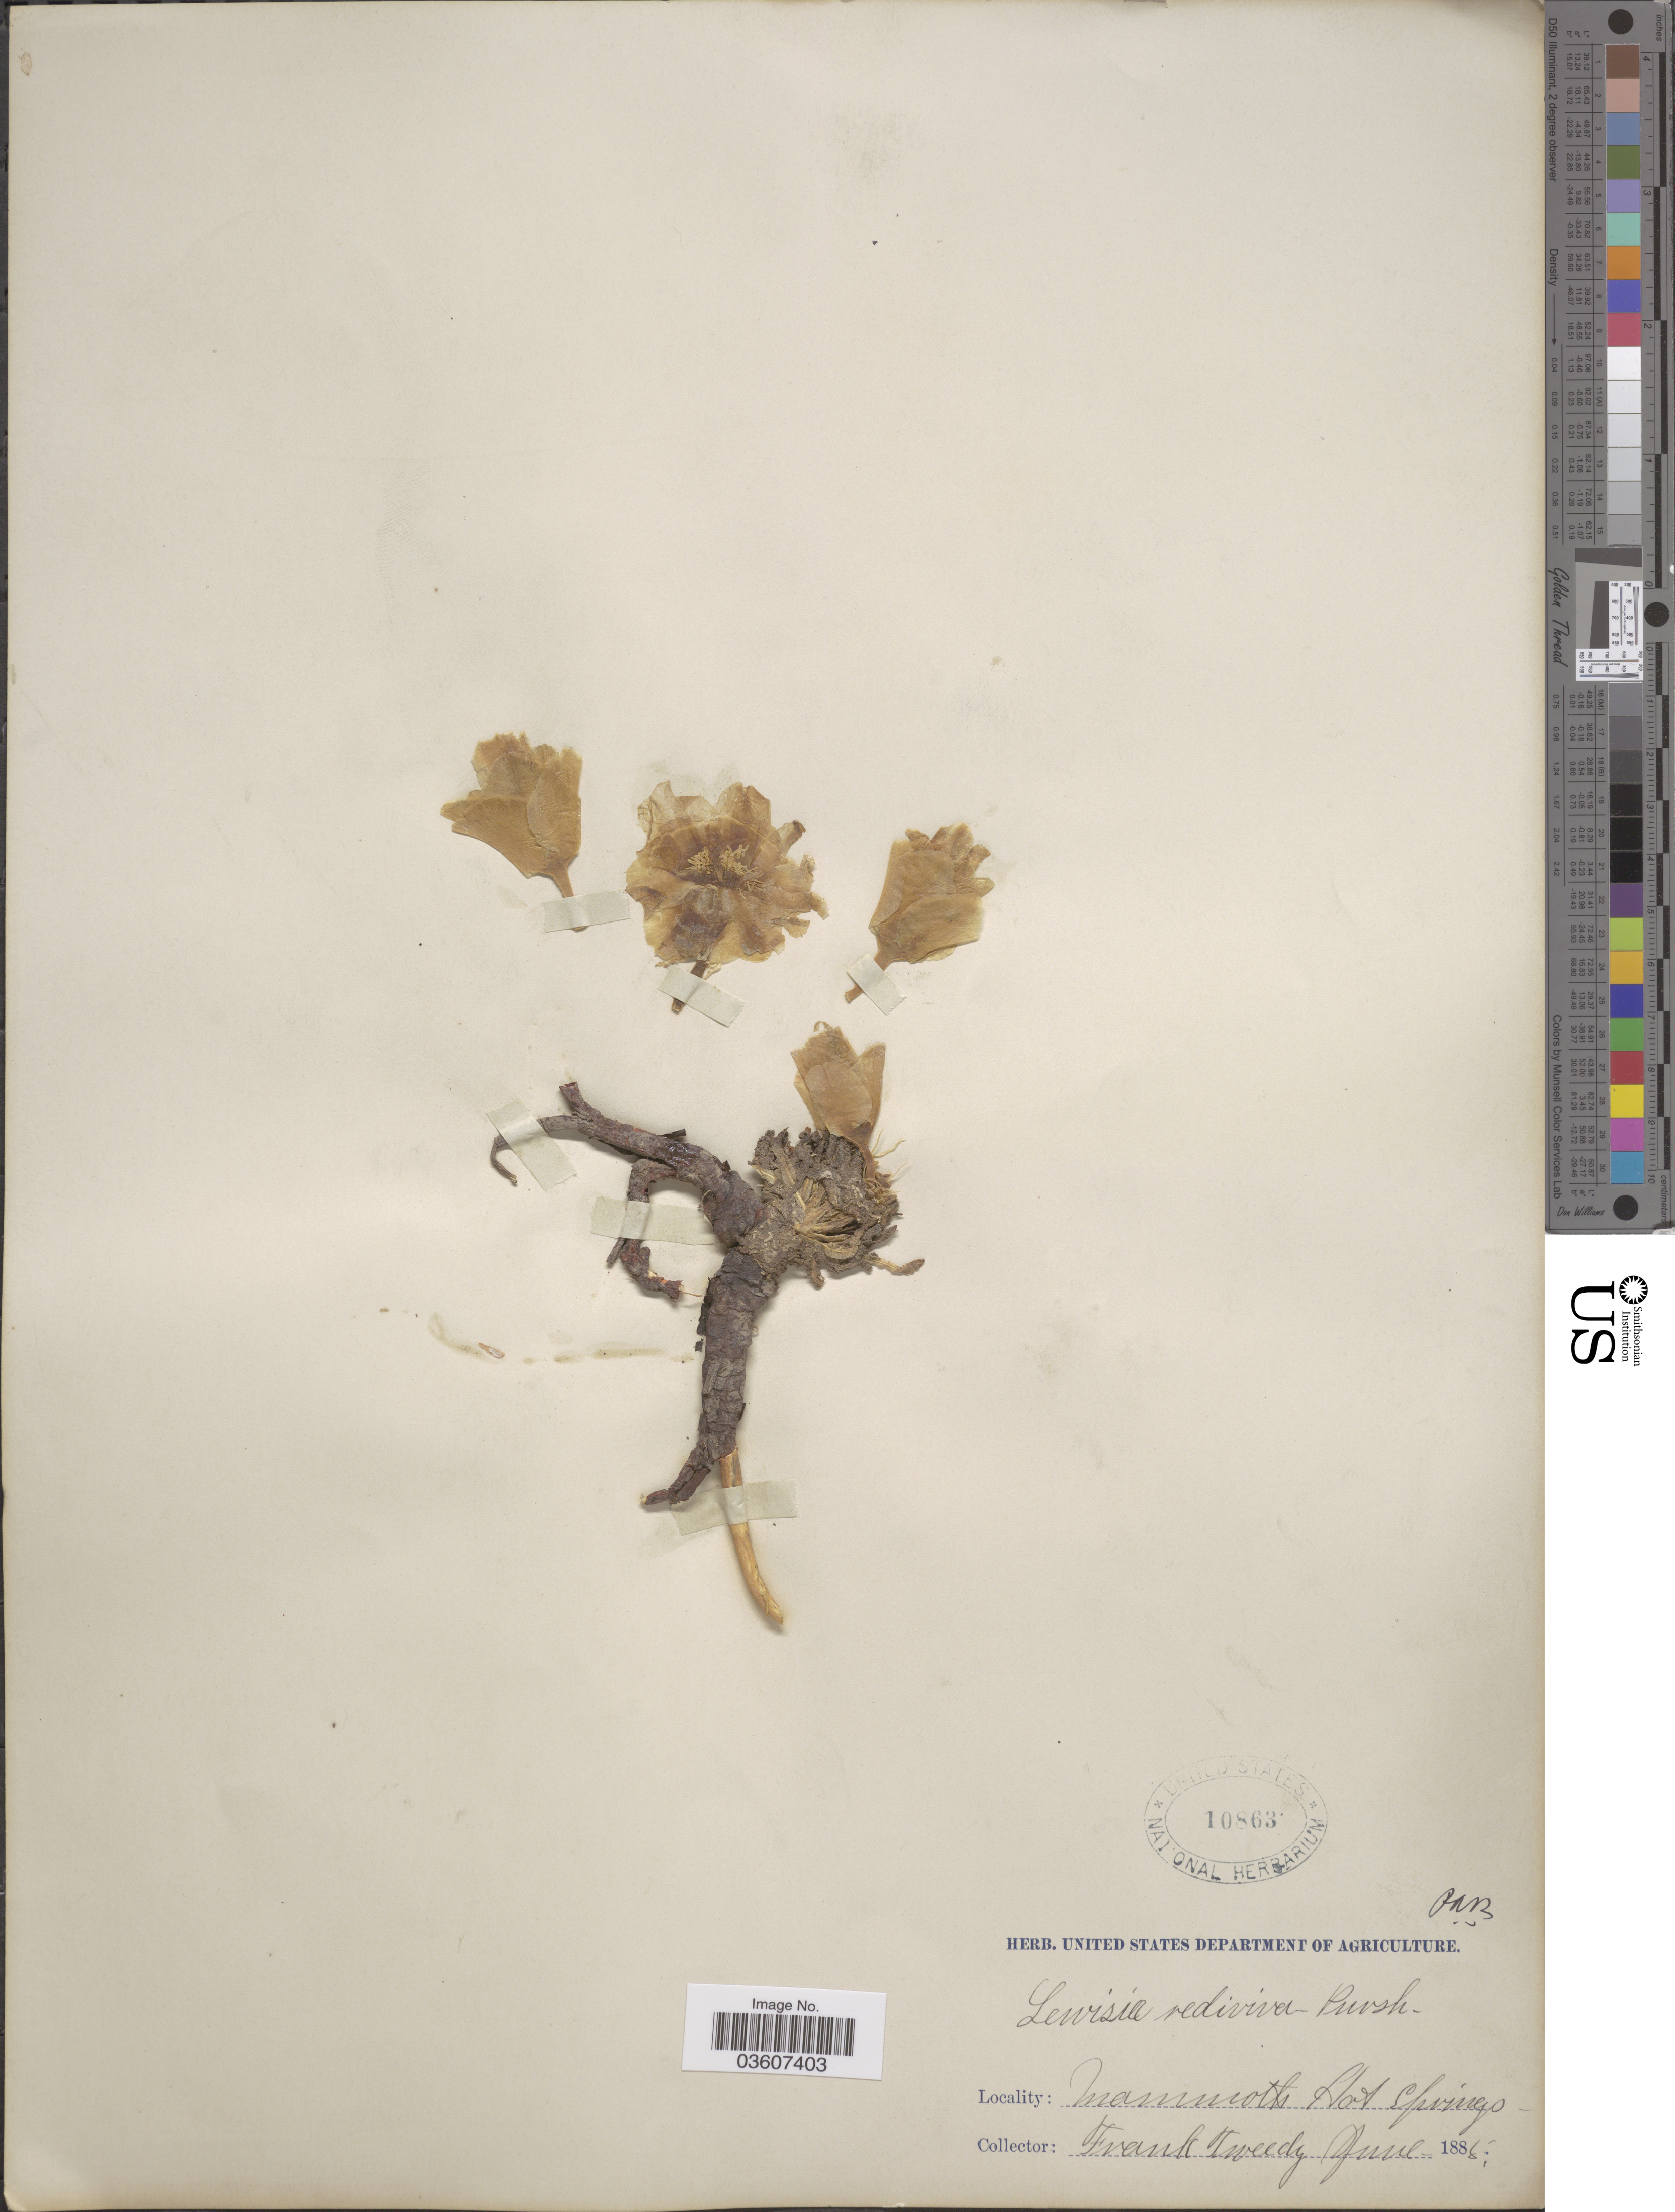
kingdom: Plantae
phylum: Tracheophyta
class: Magnoliopsida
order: Caryophyllales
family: Montiaceae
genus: Lewisia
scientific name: Lewisia rediviva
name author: Pursh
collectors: F. Tweedy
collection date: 1885-06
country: United States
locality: Mammoth Hot Springs.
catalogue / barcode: US 10863